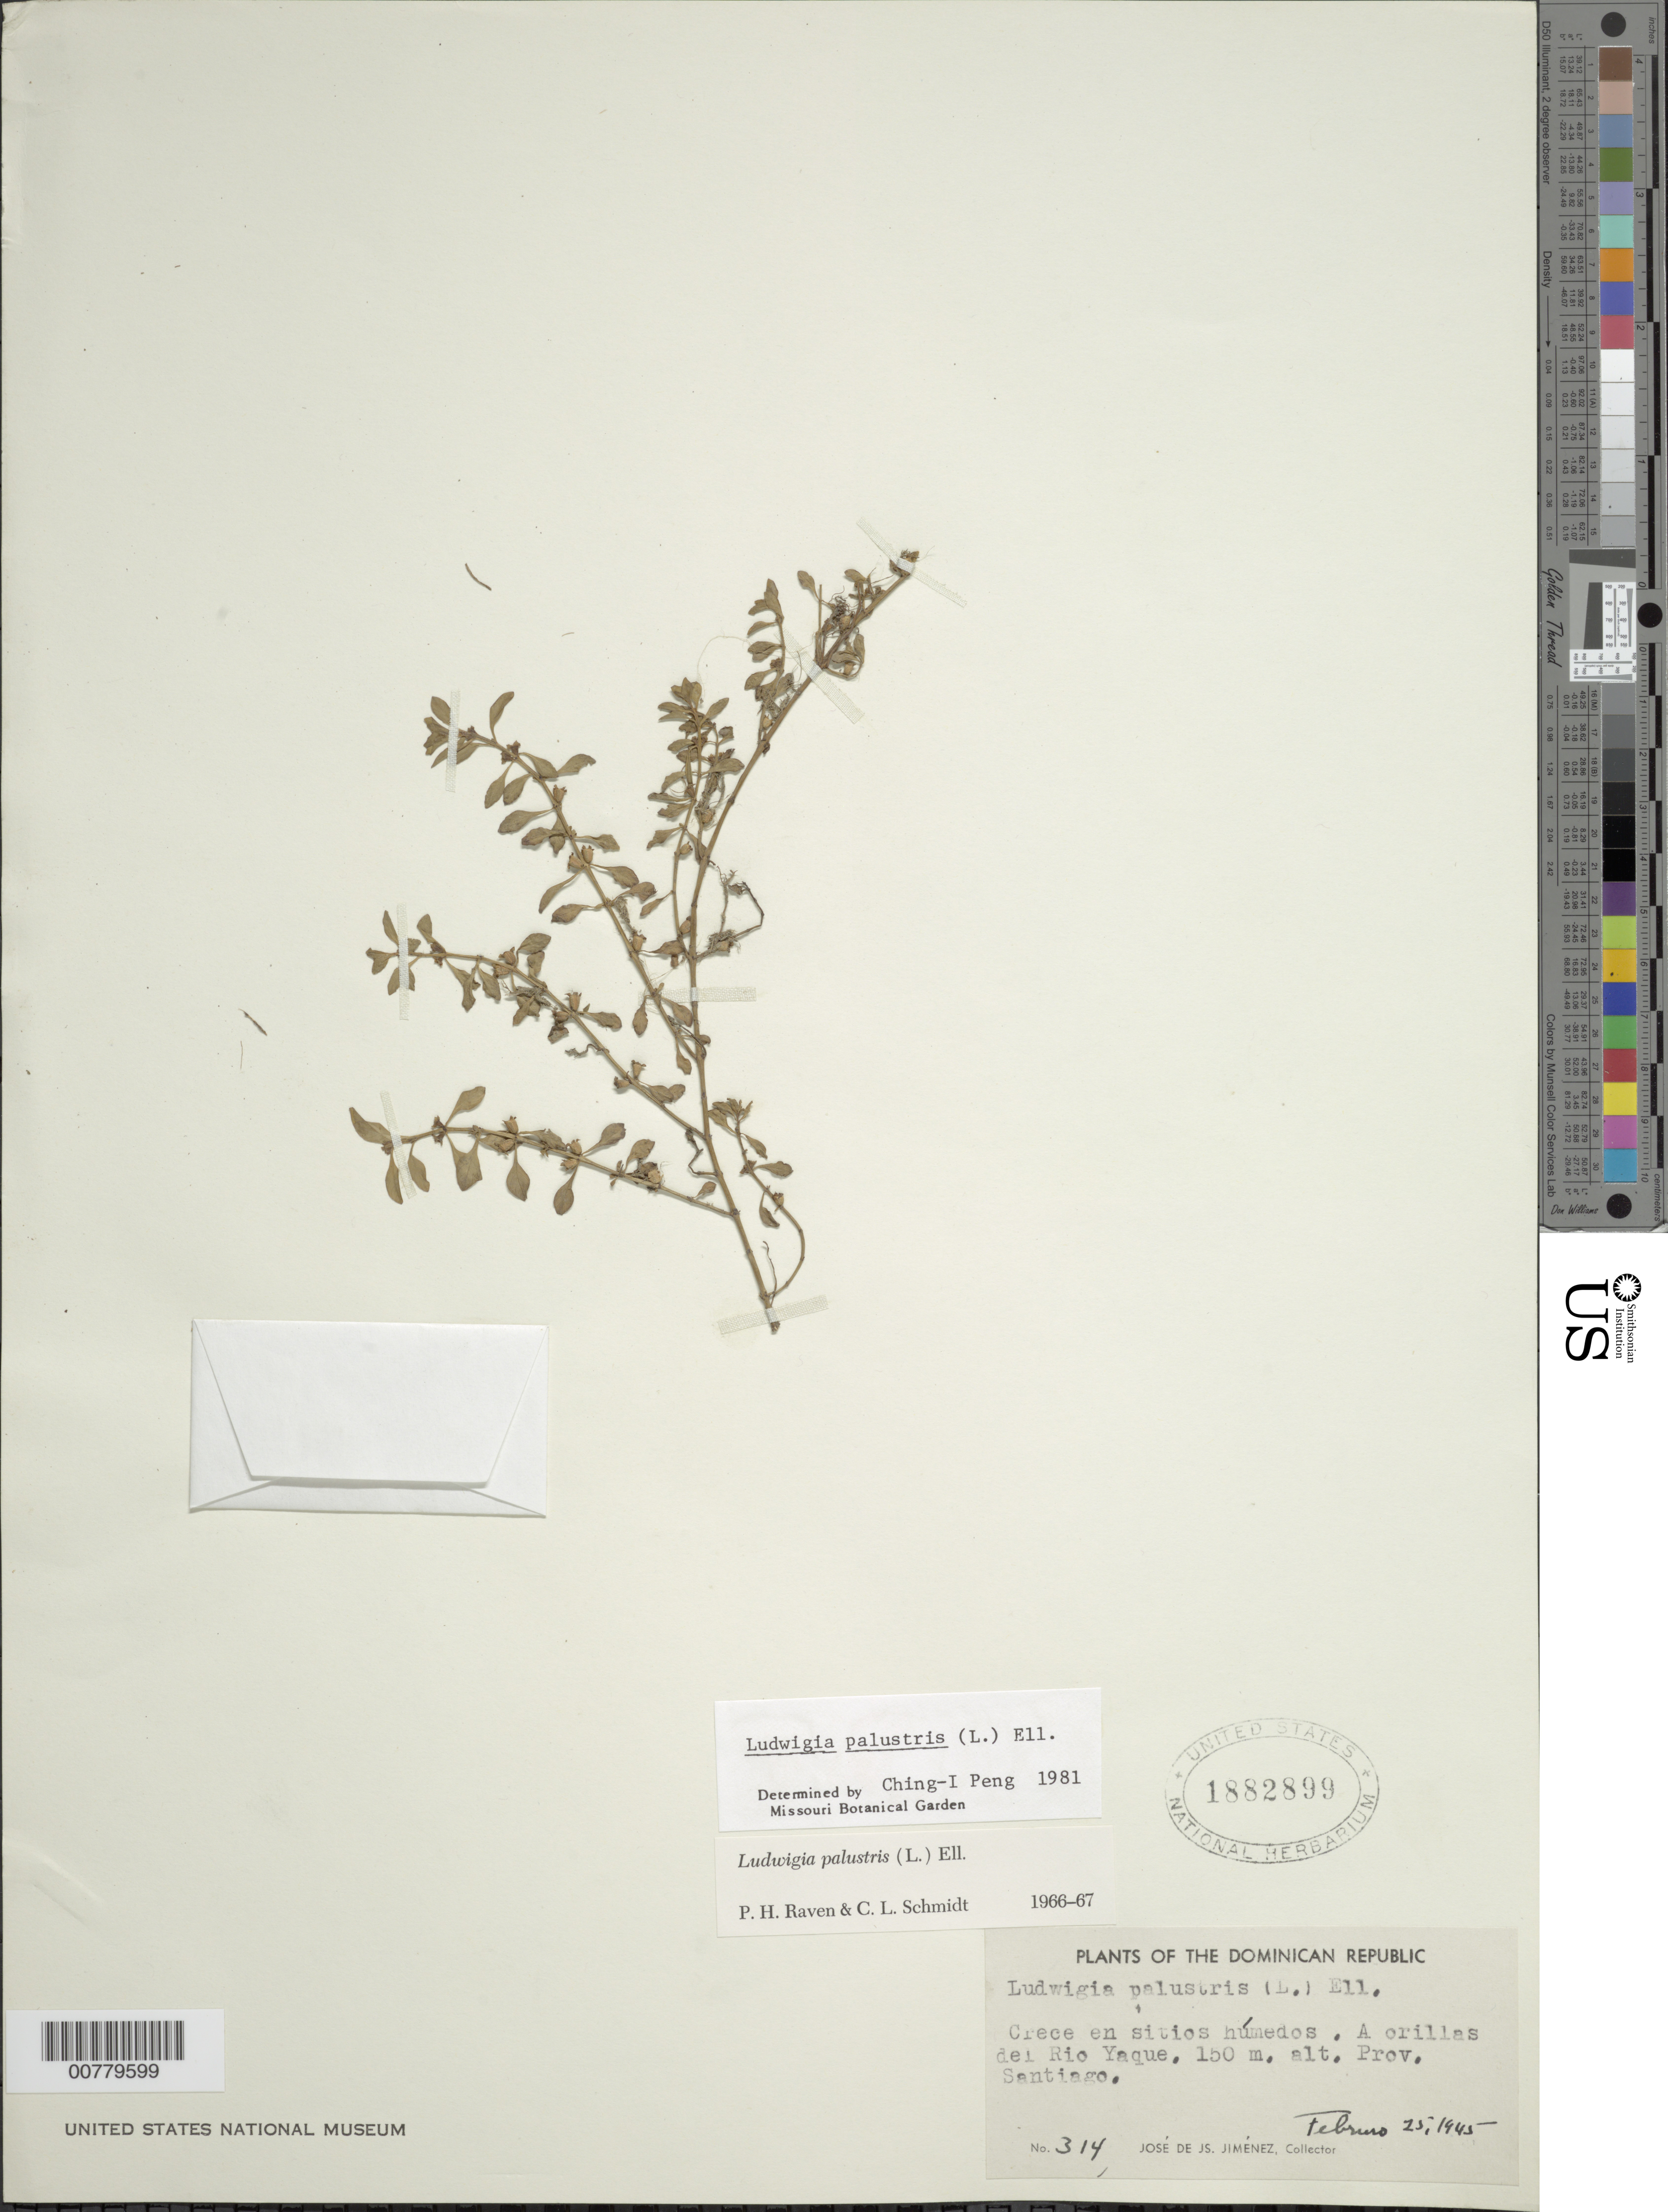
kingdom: Plantae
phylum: Tracheophyta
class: Magnoliopsida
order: Myrtales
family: Onagraceae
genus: Ludwigia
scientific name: Ludwigia palustris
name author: (L.) Elliott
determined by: Peng, Ching-I, (HAST), Academia Sinica (TAIWAN)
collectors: J. J. Jiménez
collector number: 314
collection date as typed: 25 Feb 1945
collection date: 1945-02-25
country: Dominican Republic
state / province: Santiago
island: Hispaniola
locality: Shores of Yaque River.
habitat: Wet place.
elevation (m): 150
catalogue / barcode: US 1882899